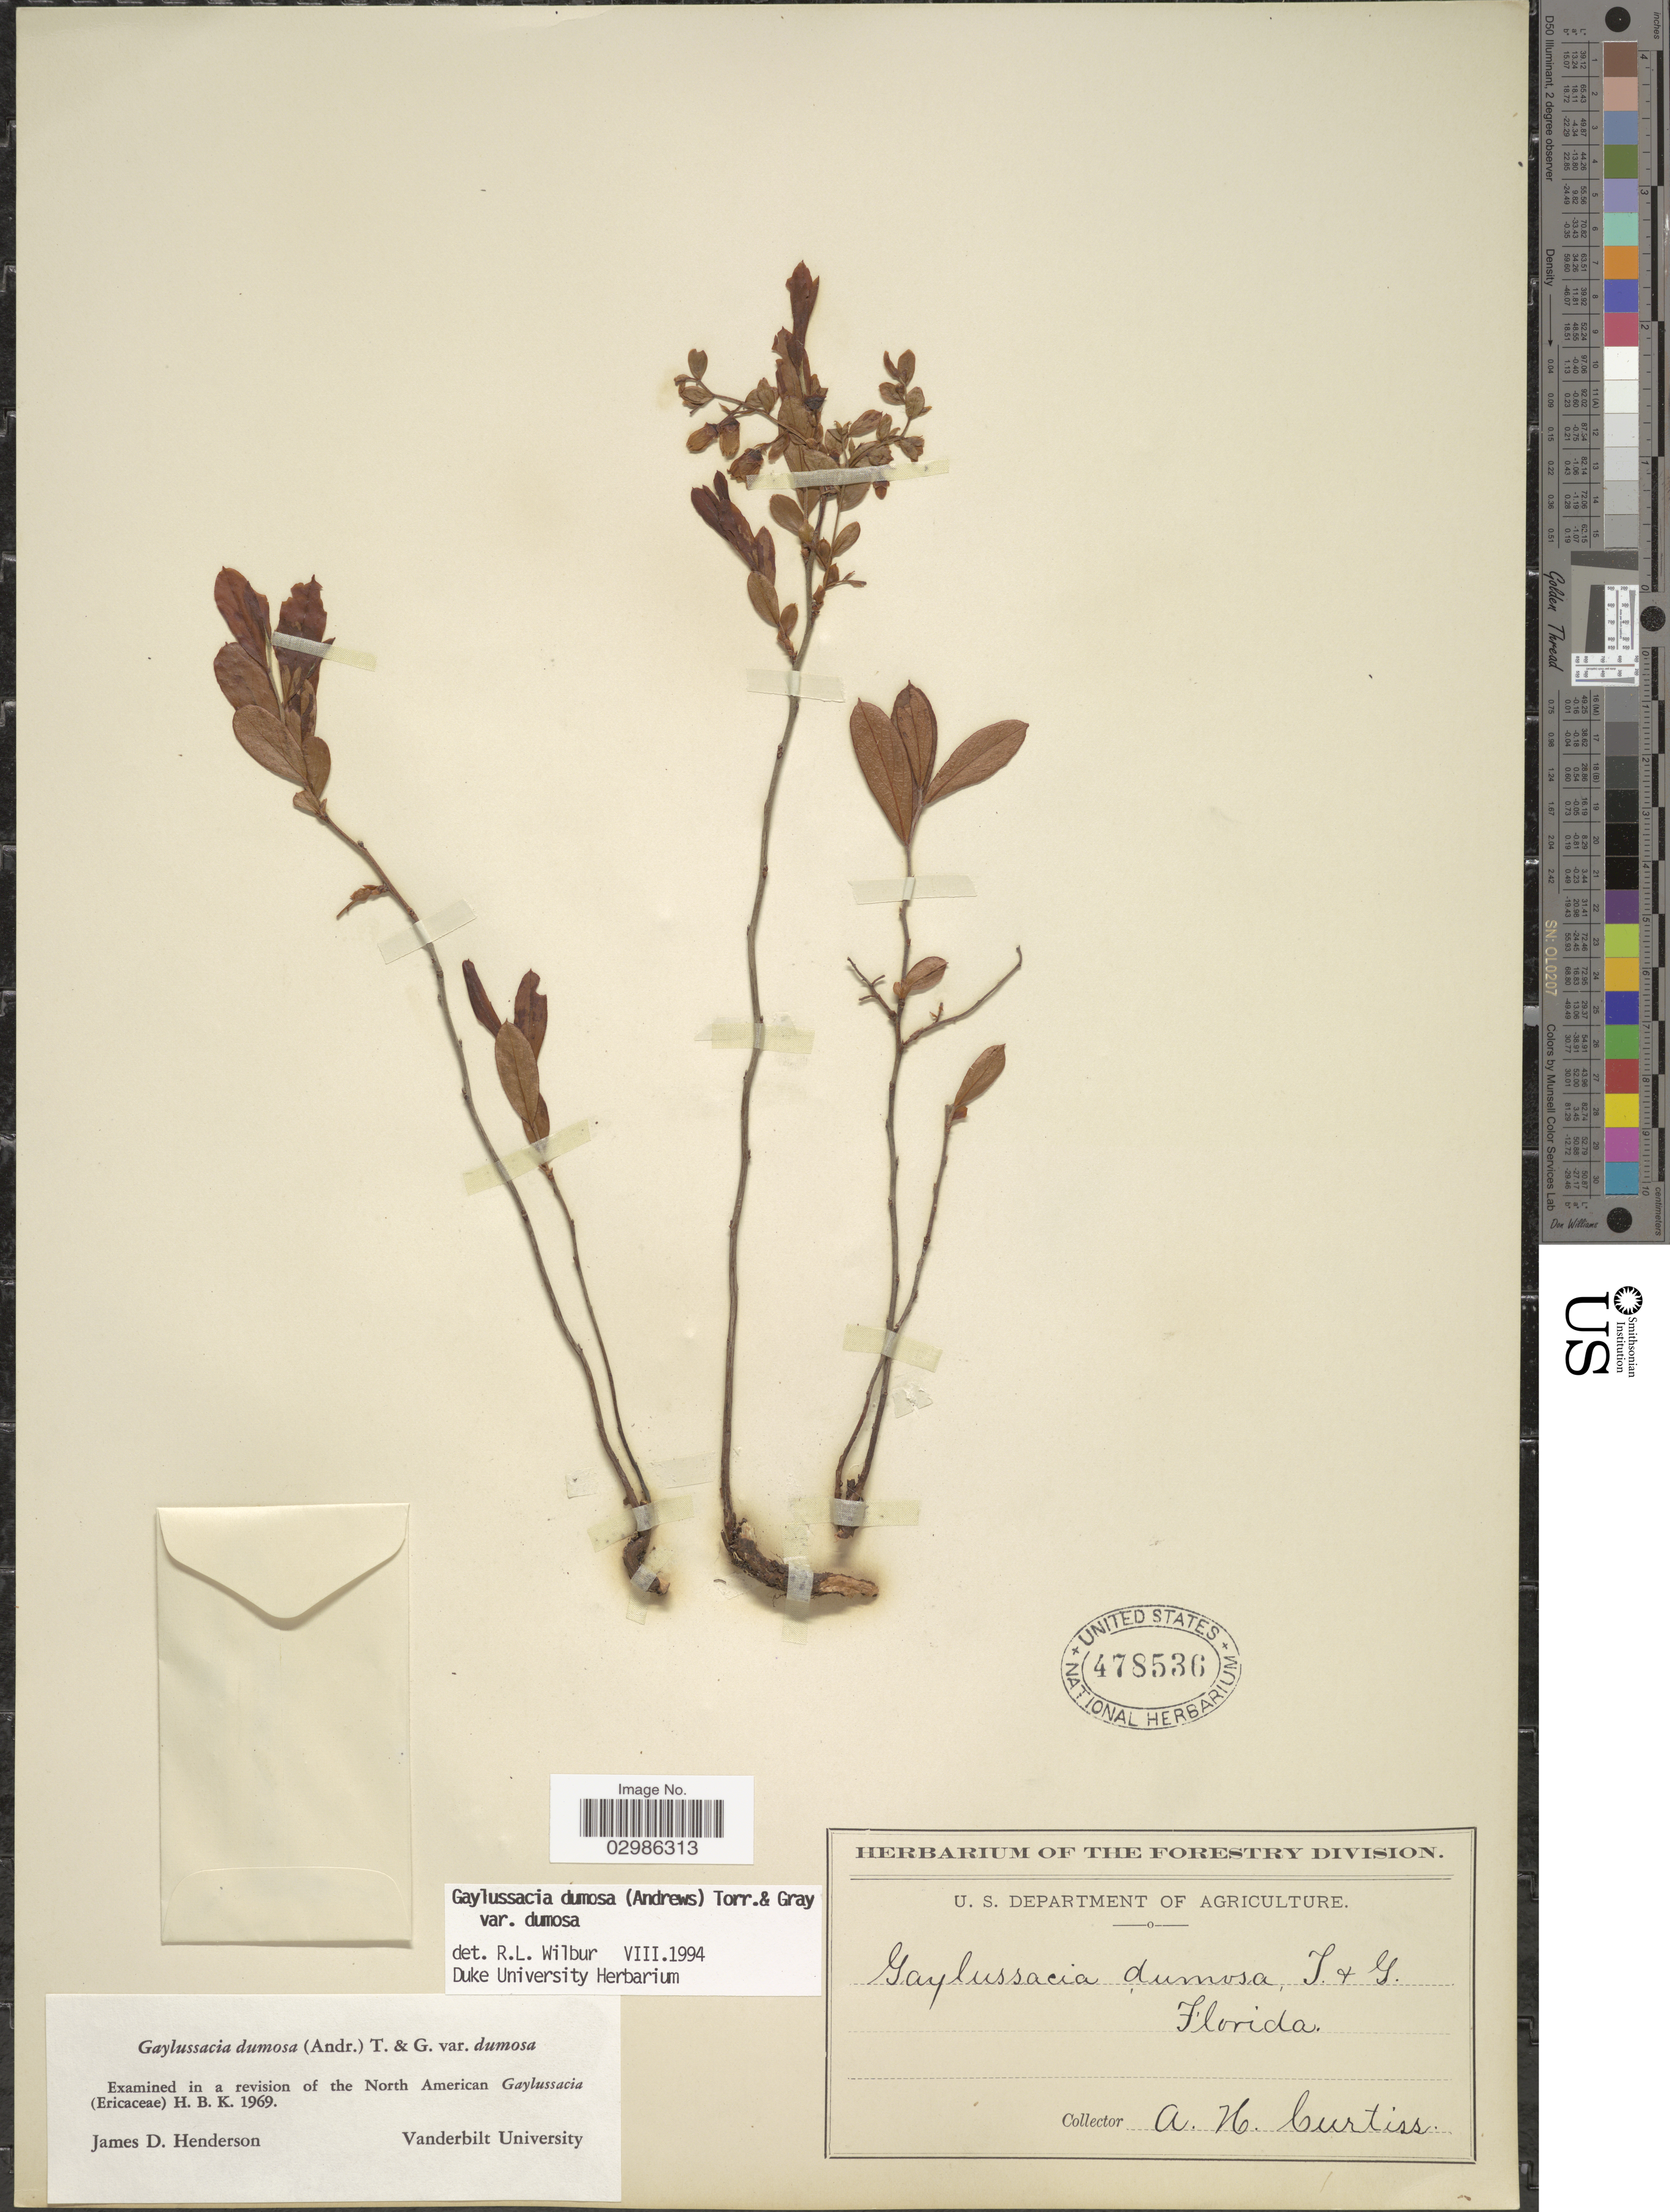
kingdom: Plantae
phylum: Tracheophyta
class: Magnoliopsida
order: Ericales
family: Ericaceae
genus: Gaylussacia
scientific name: Gaylussacia dumosa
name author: (Andrews) Torr. & A. Gray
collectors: A. H. Curtiss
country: United States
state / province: Florida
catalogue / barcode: US 478536